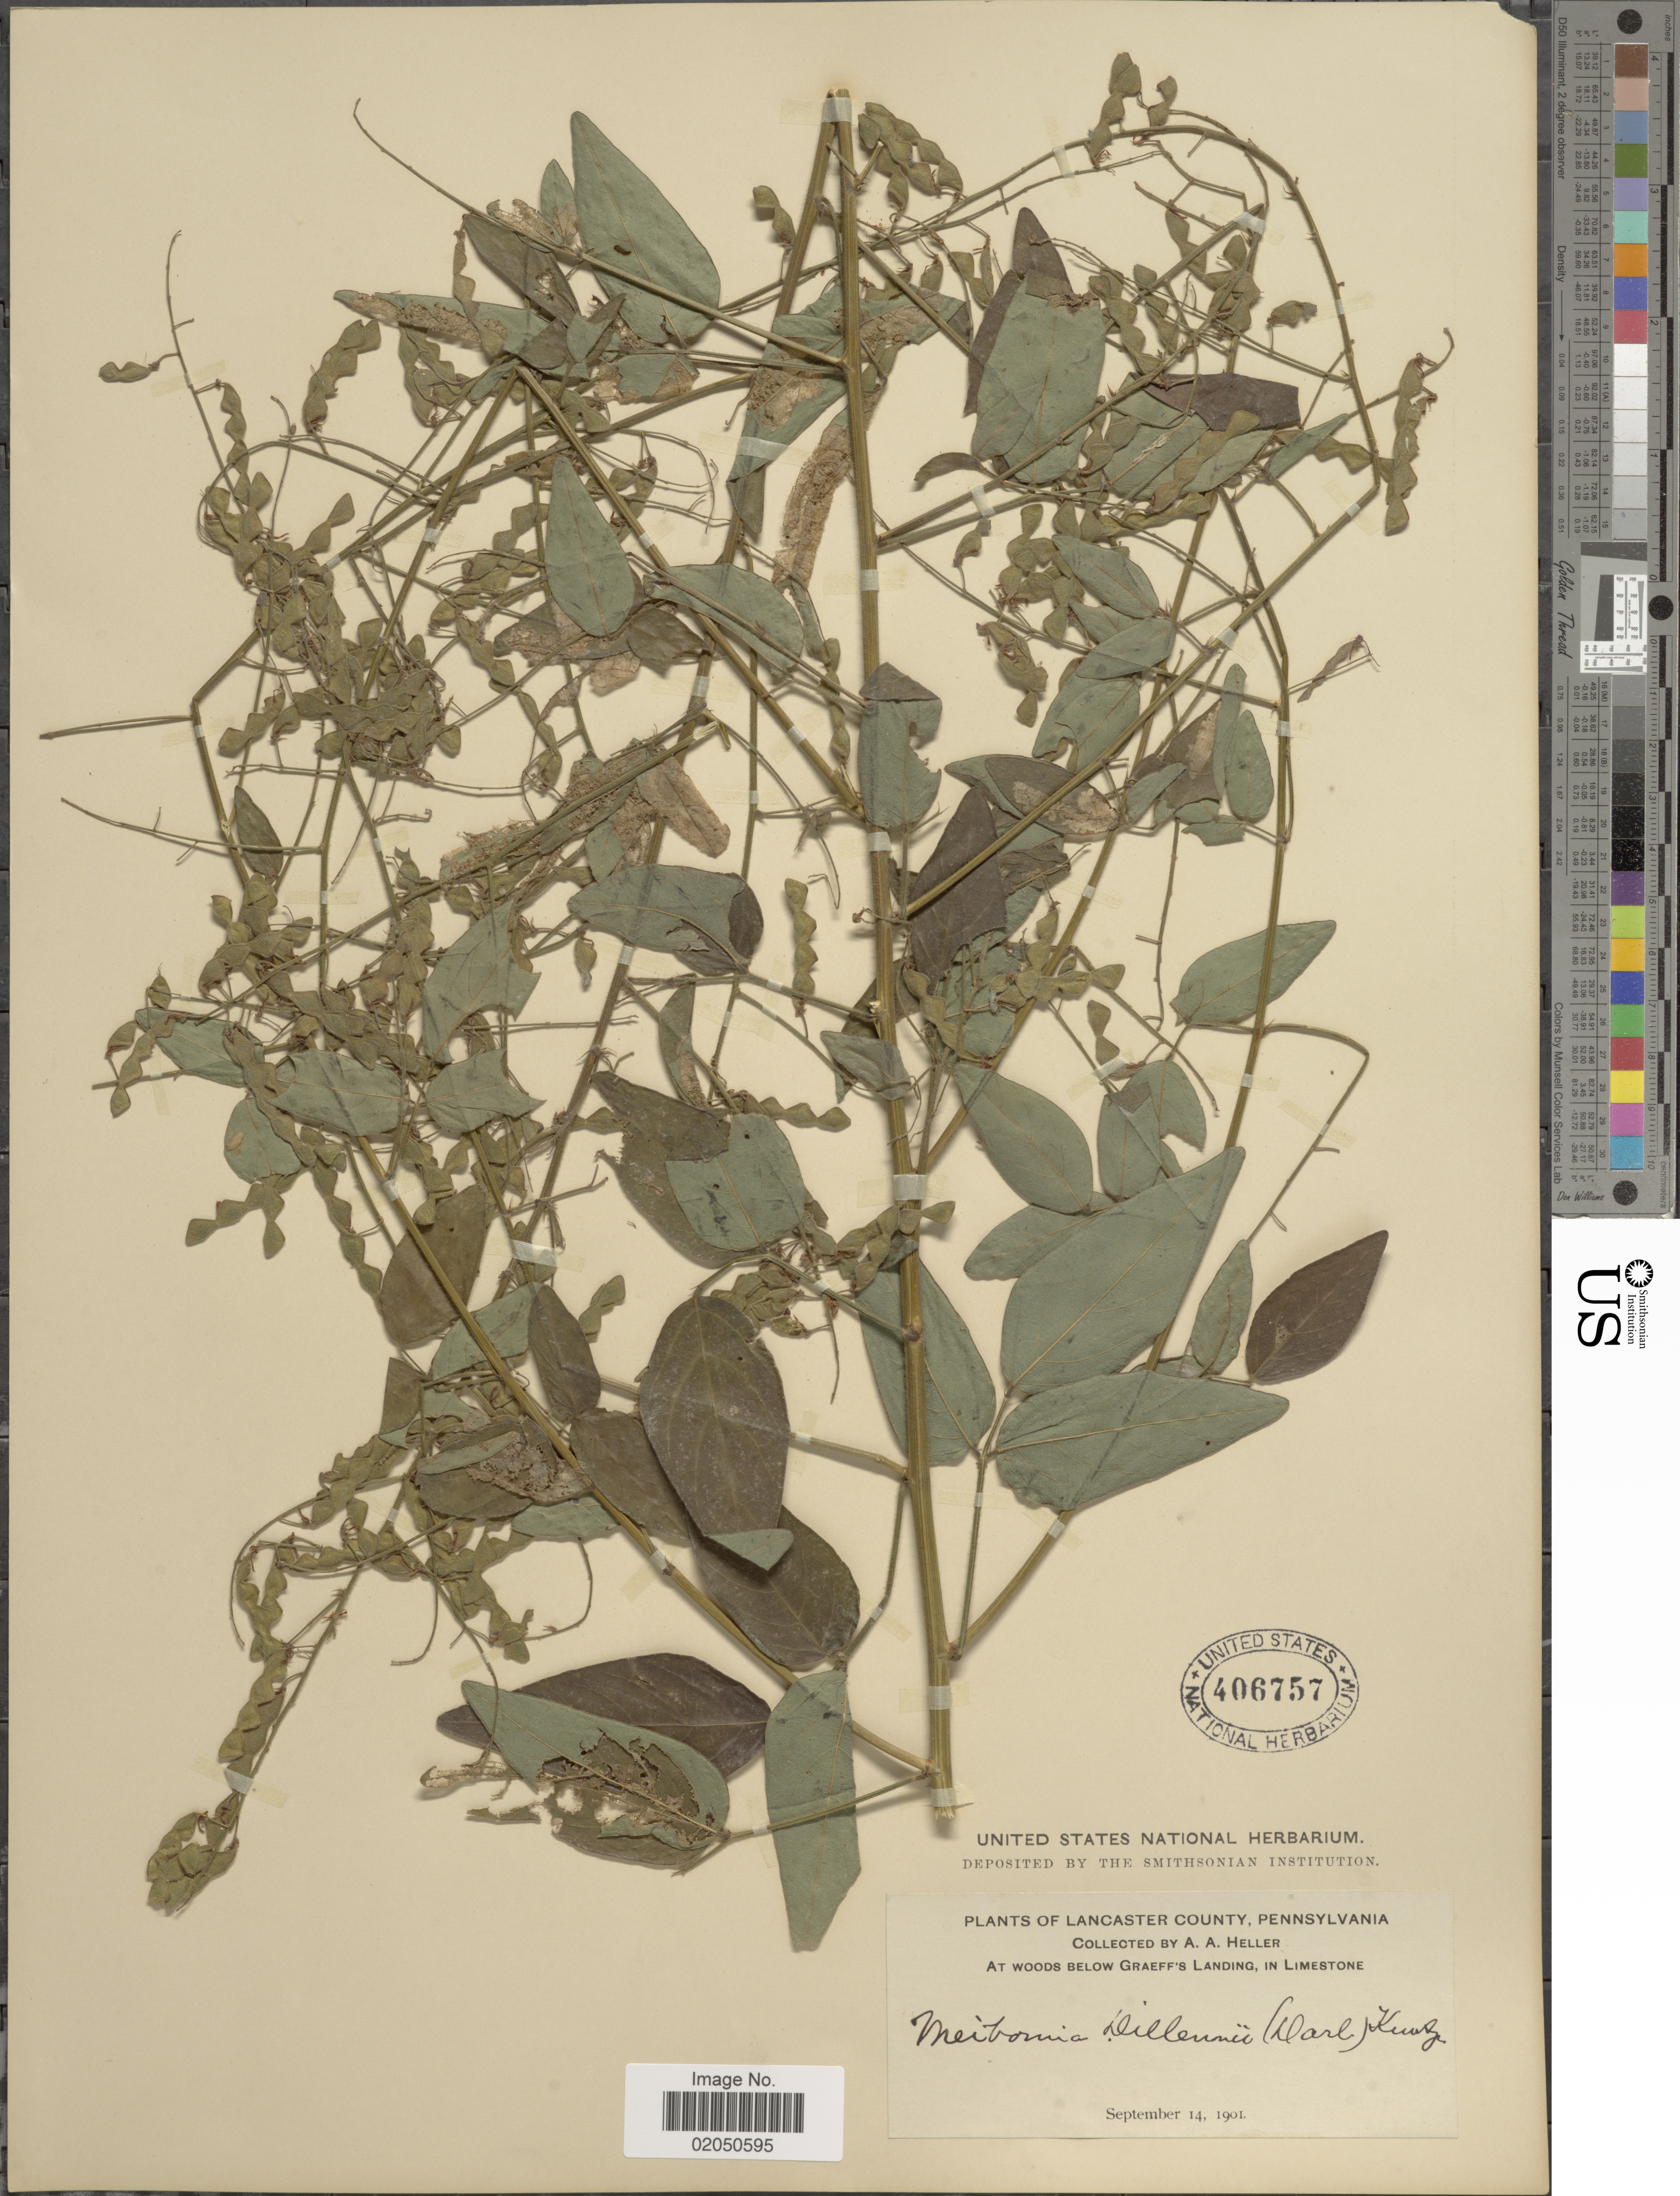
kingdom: Plantae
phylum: Tracheophyta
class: Magnoliopsida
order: Fabales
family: Fabaceae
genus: Desmodium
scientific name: Desmodium glabellum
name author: (Michx.) DC.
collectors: A. A. Heller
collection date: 1901-09-14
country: United States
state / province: Pennsylvania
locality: Lancaster County, at woods below Graeff's Landing, in limestone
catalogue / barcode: US 406757